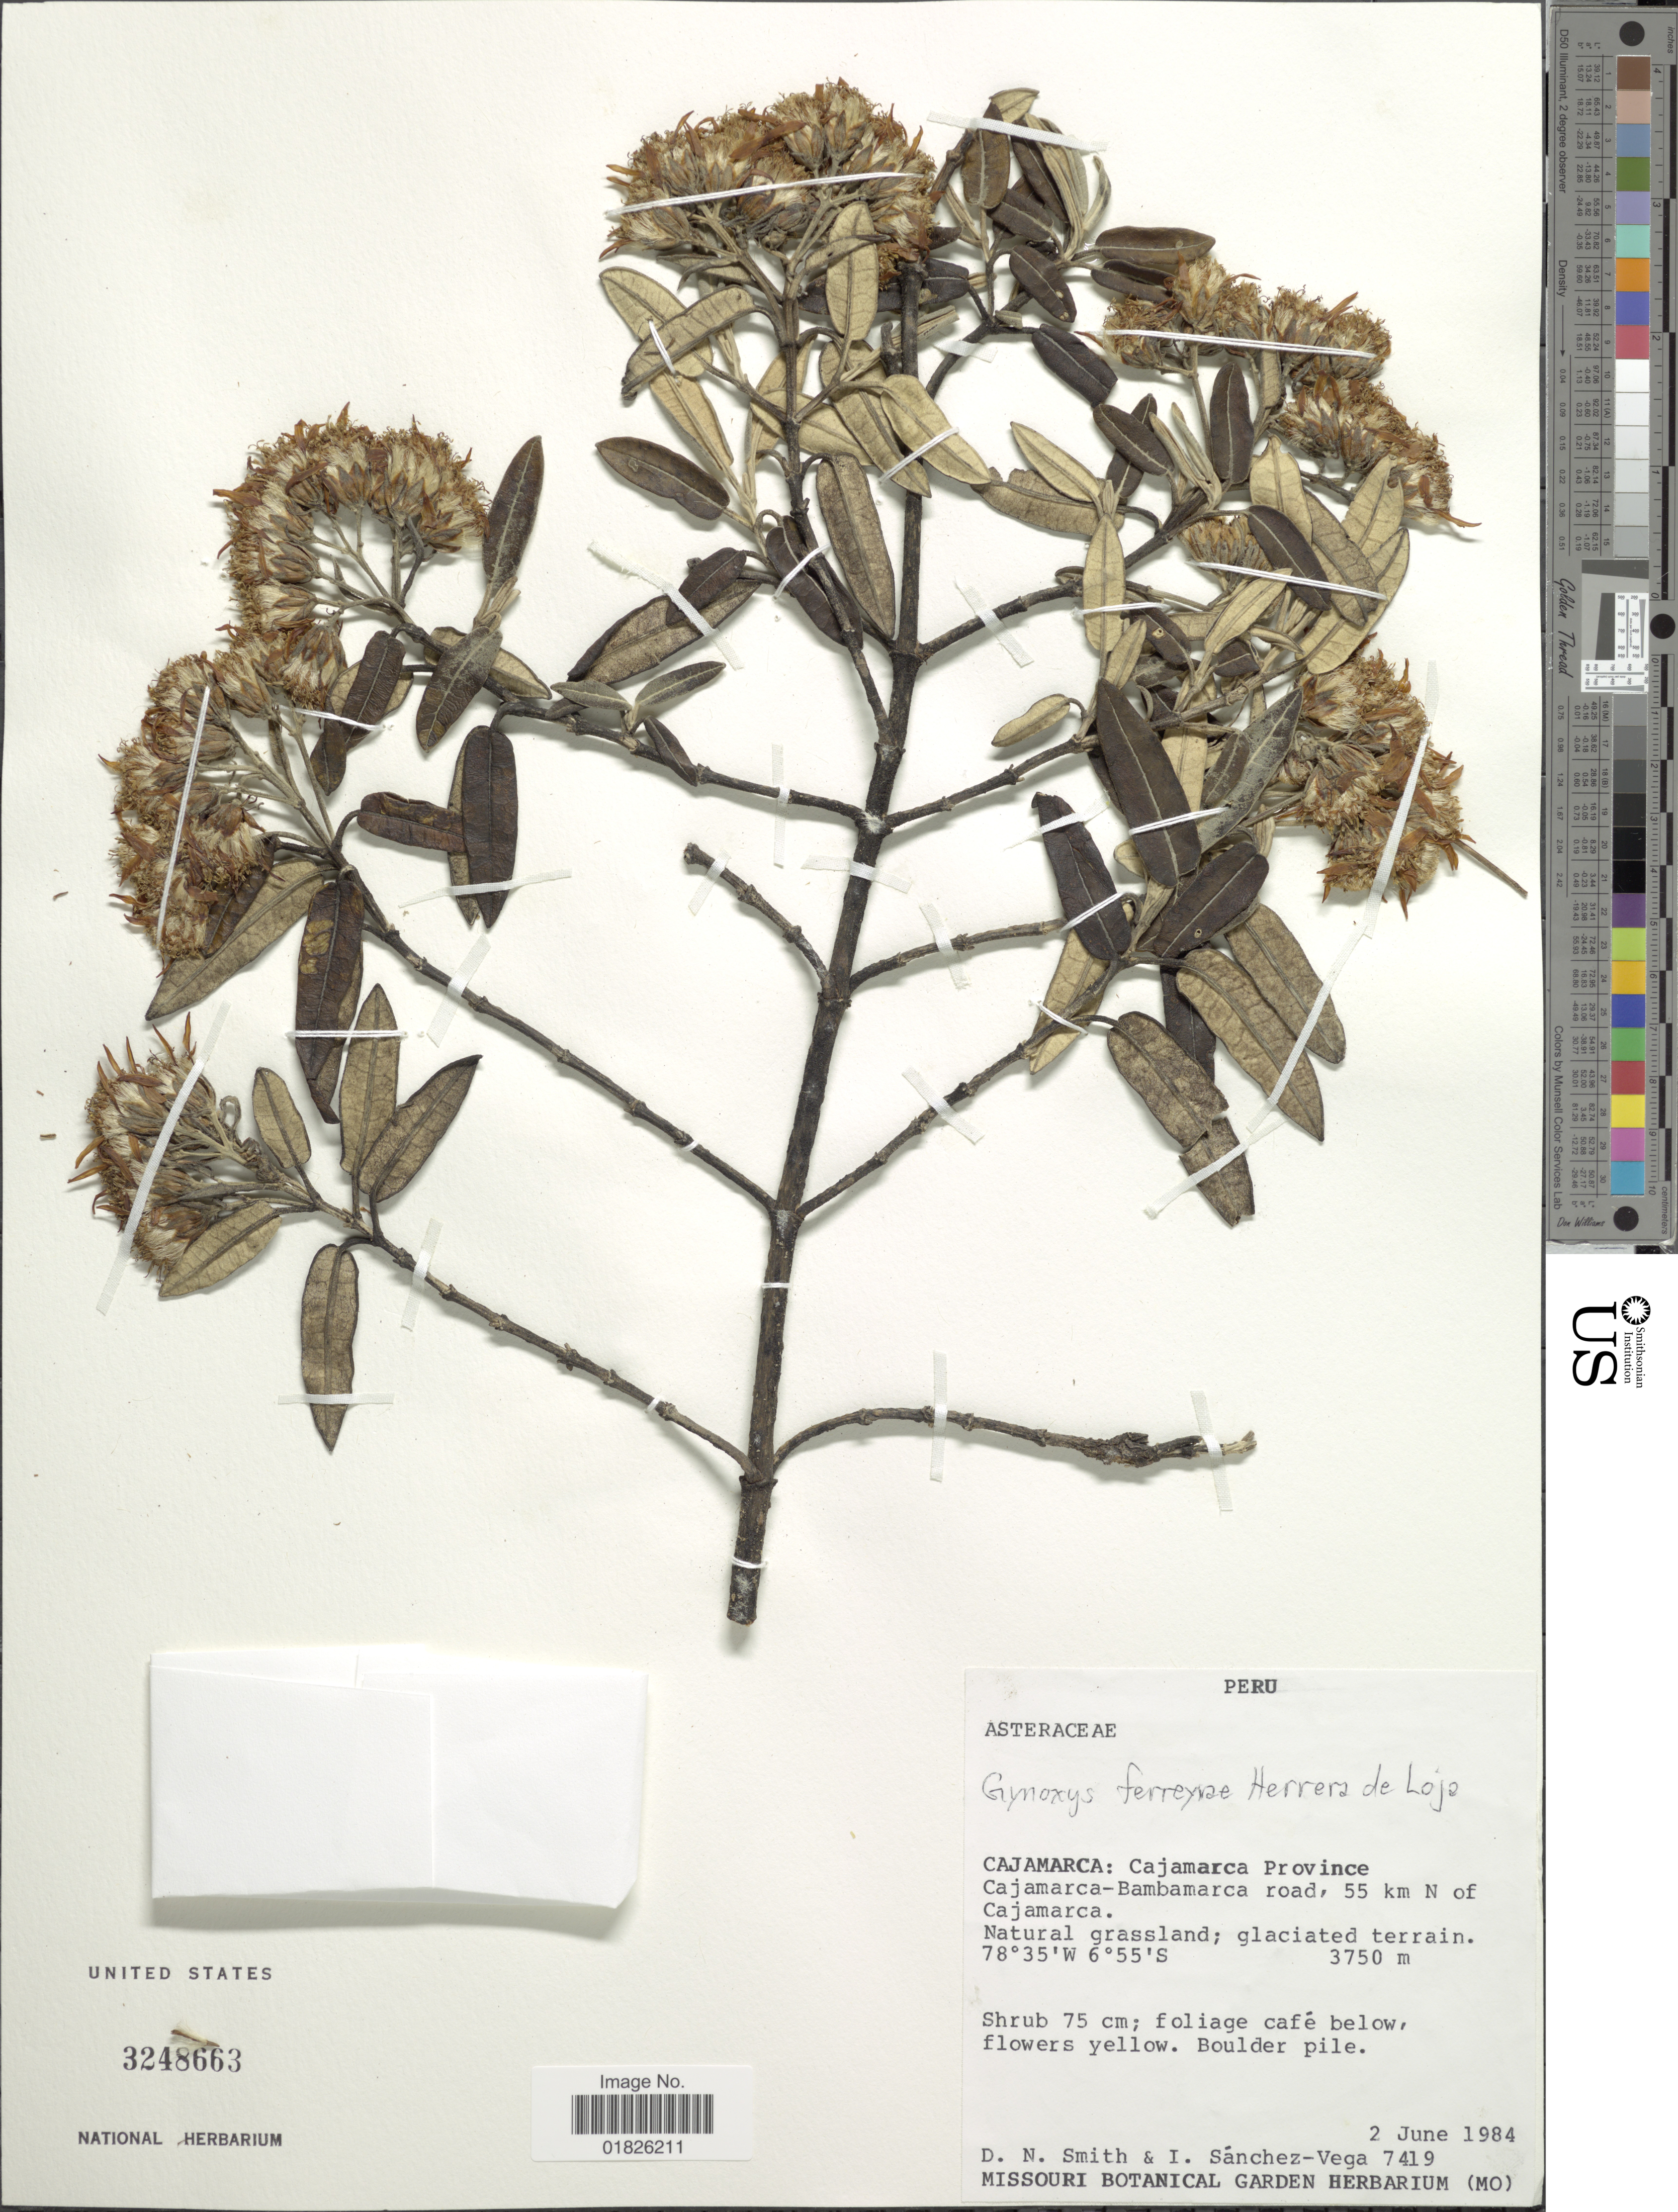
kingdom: Plantae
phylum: Tracheophyta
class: Magnoliopsida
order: Asterales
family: Asteraceae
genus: Gynoxys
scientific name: Gynoxys ferreyrae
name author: B. Herrera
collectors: D. Smith & I. Sánchez-Vega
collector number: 7419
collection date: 1984-06-02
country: Peru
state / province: Cajamarca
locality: Cajamarca-Bambamarca road, 55 km N of Cajamarca.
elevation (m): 3750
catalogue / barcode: US 3248663